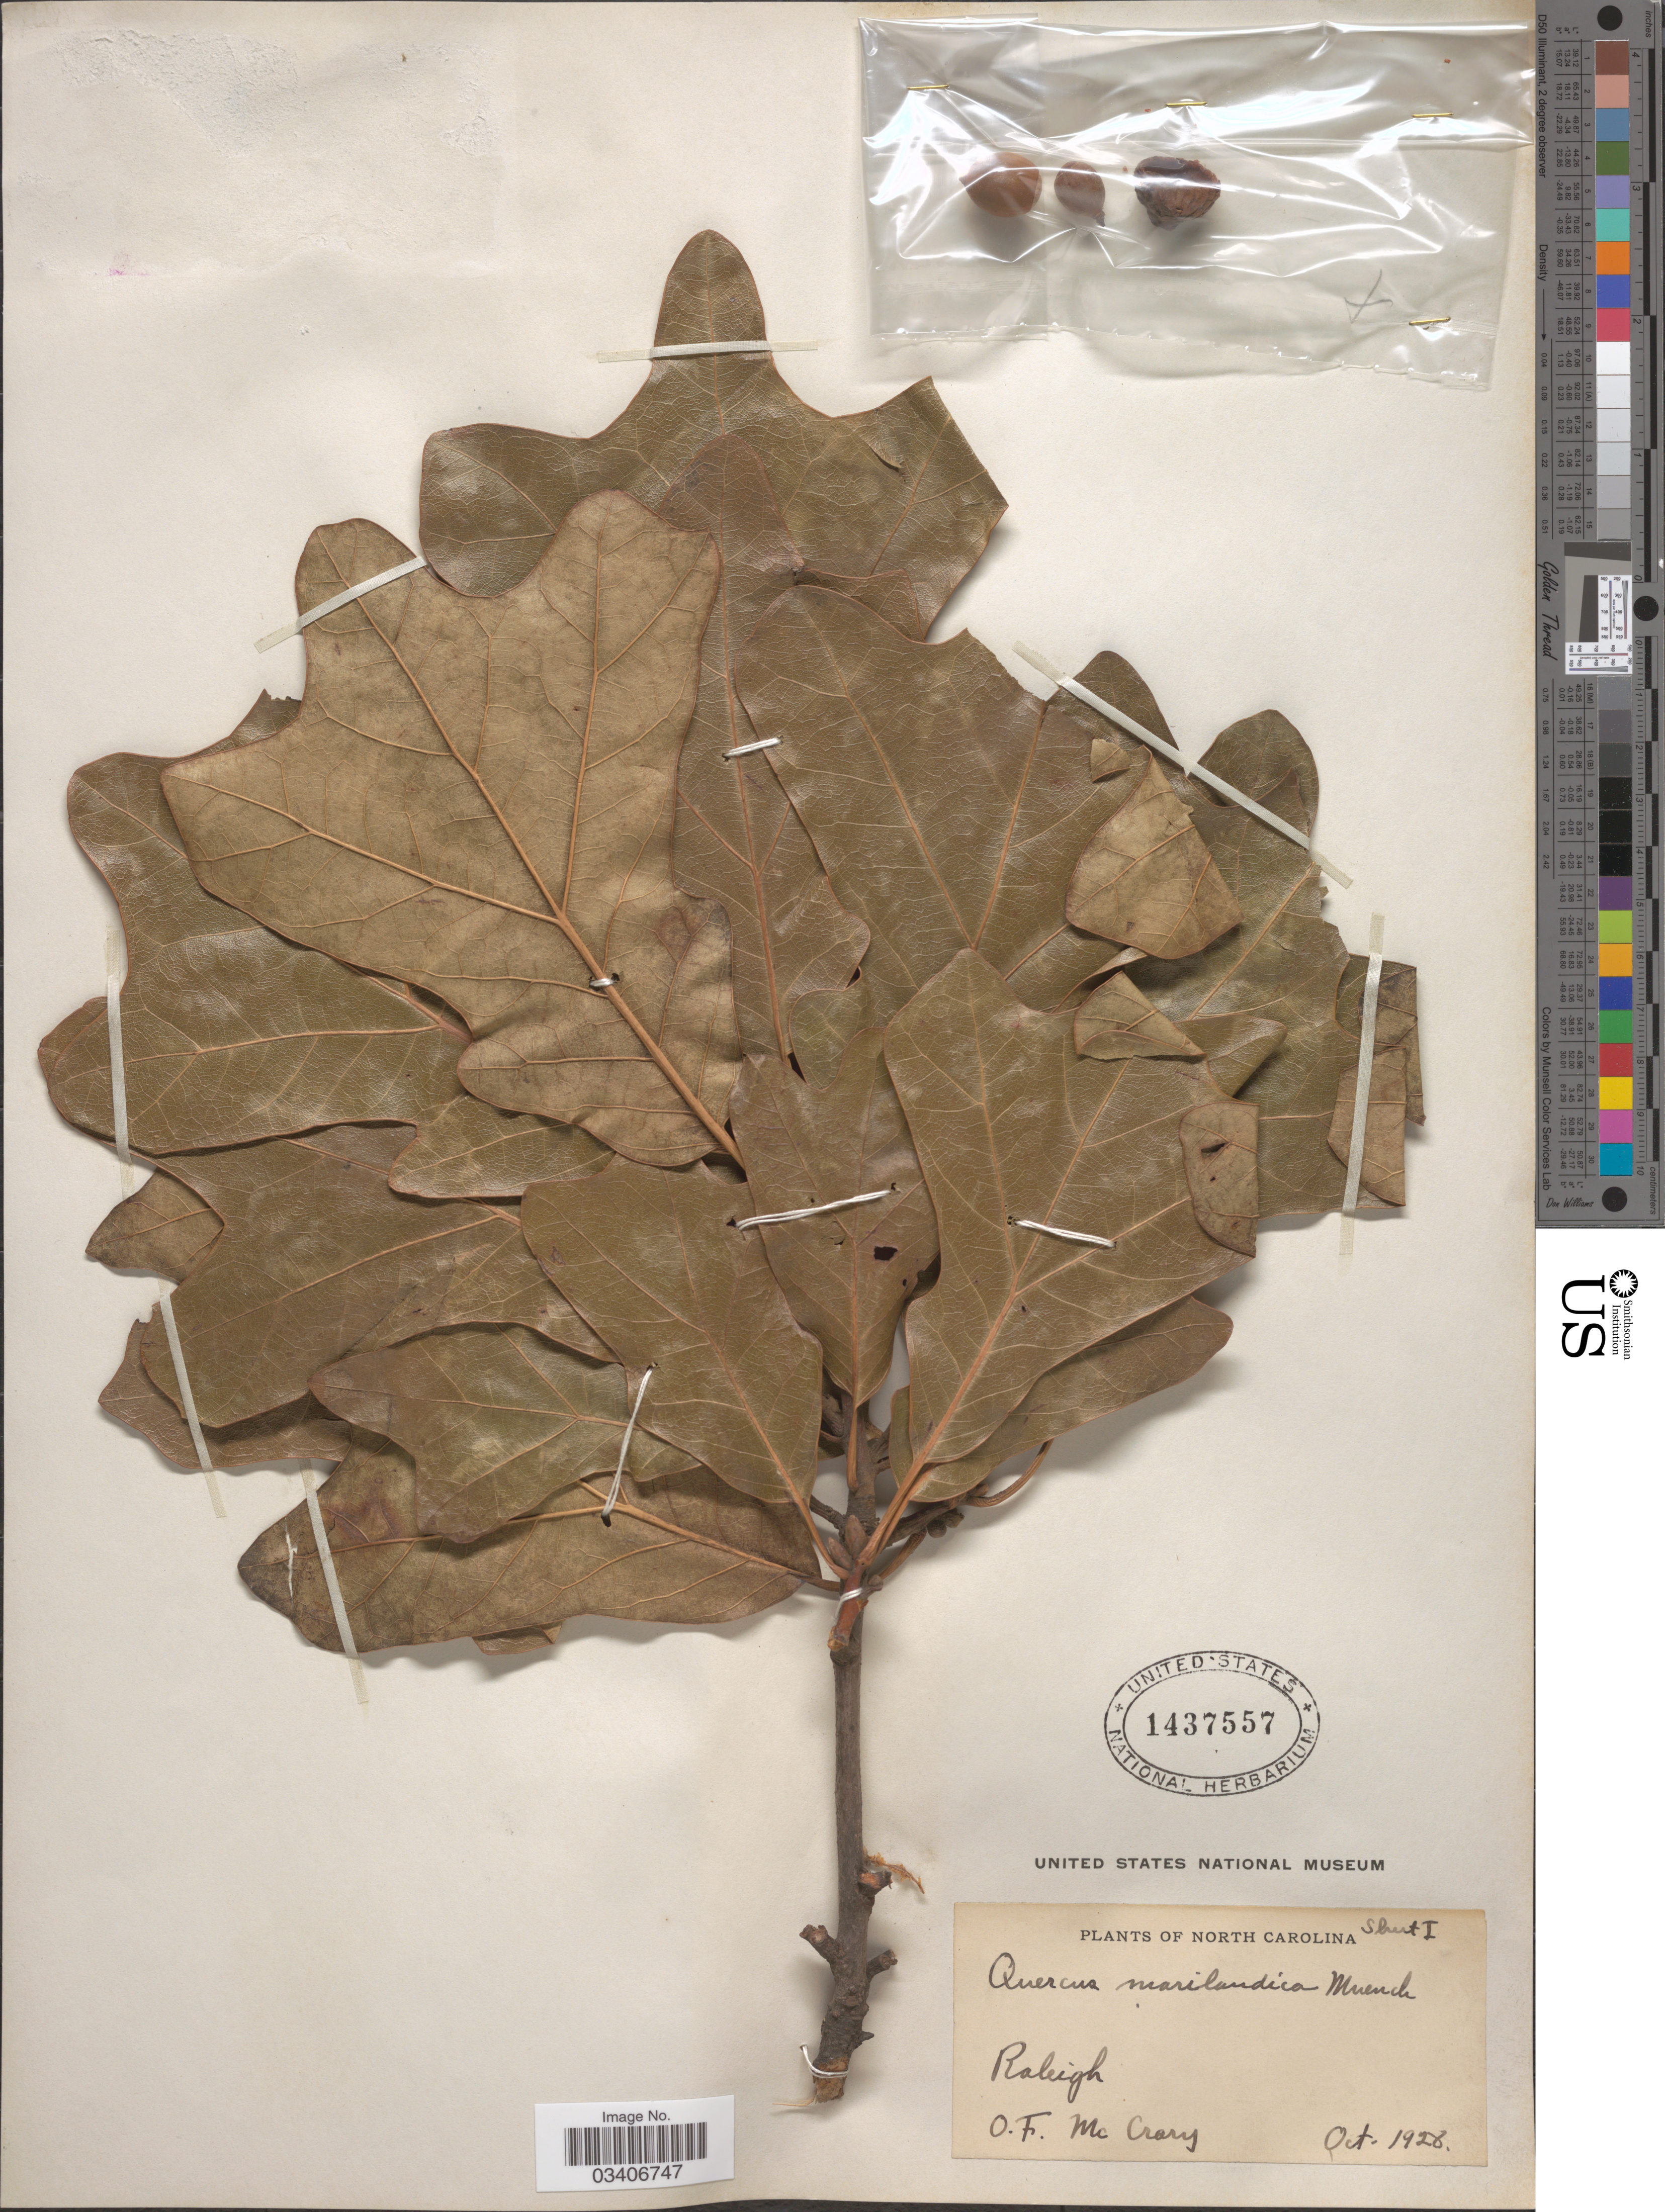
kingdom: Plantae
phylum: Tracheophyta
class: Magnoliopsida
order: Fagales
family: Fagaceae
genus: Quercus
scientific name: Quercus marilandica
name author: (L.) Münchh.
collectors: O. McCrary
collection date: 1928-10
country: United States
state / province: North Carolina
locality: Raleigh.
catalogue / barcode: US 1437557